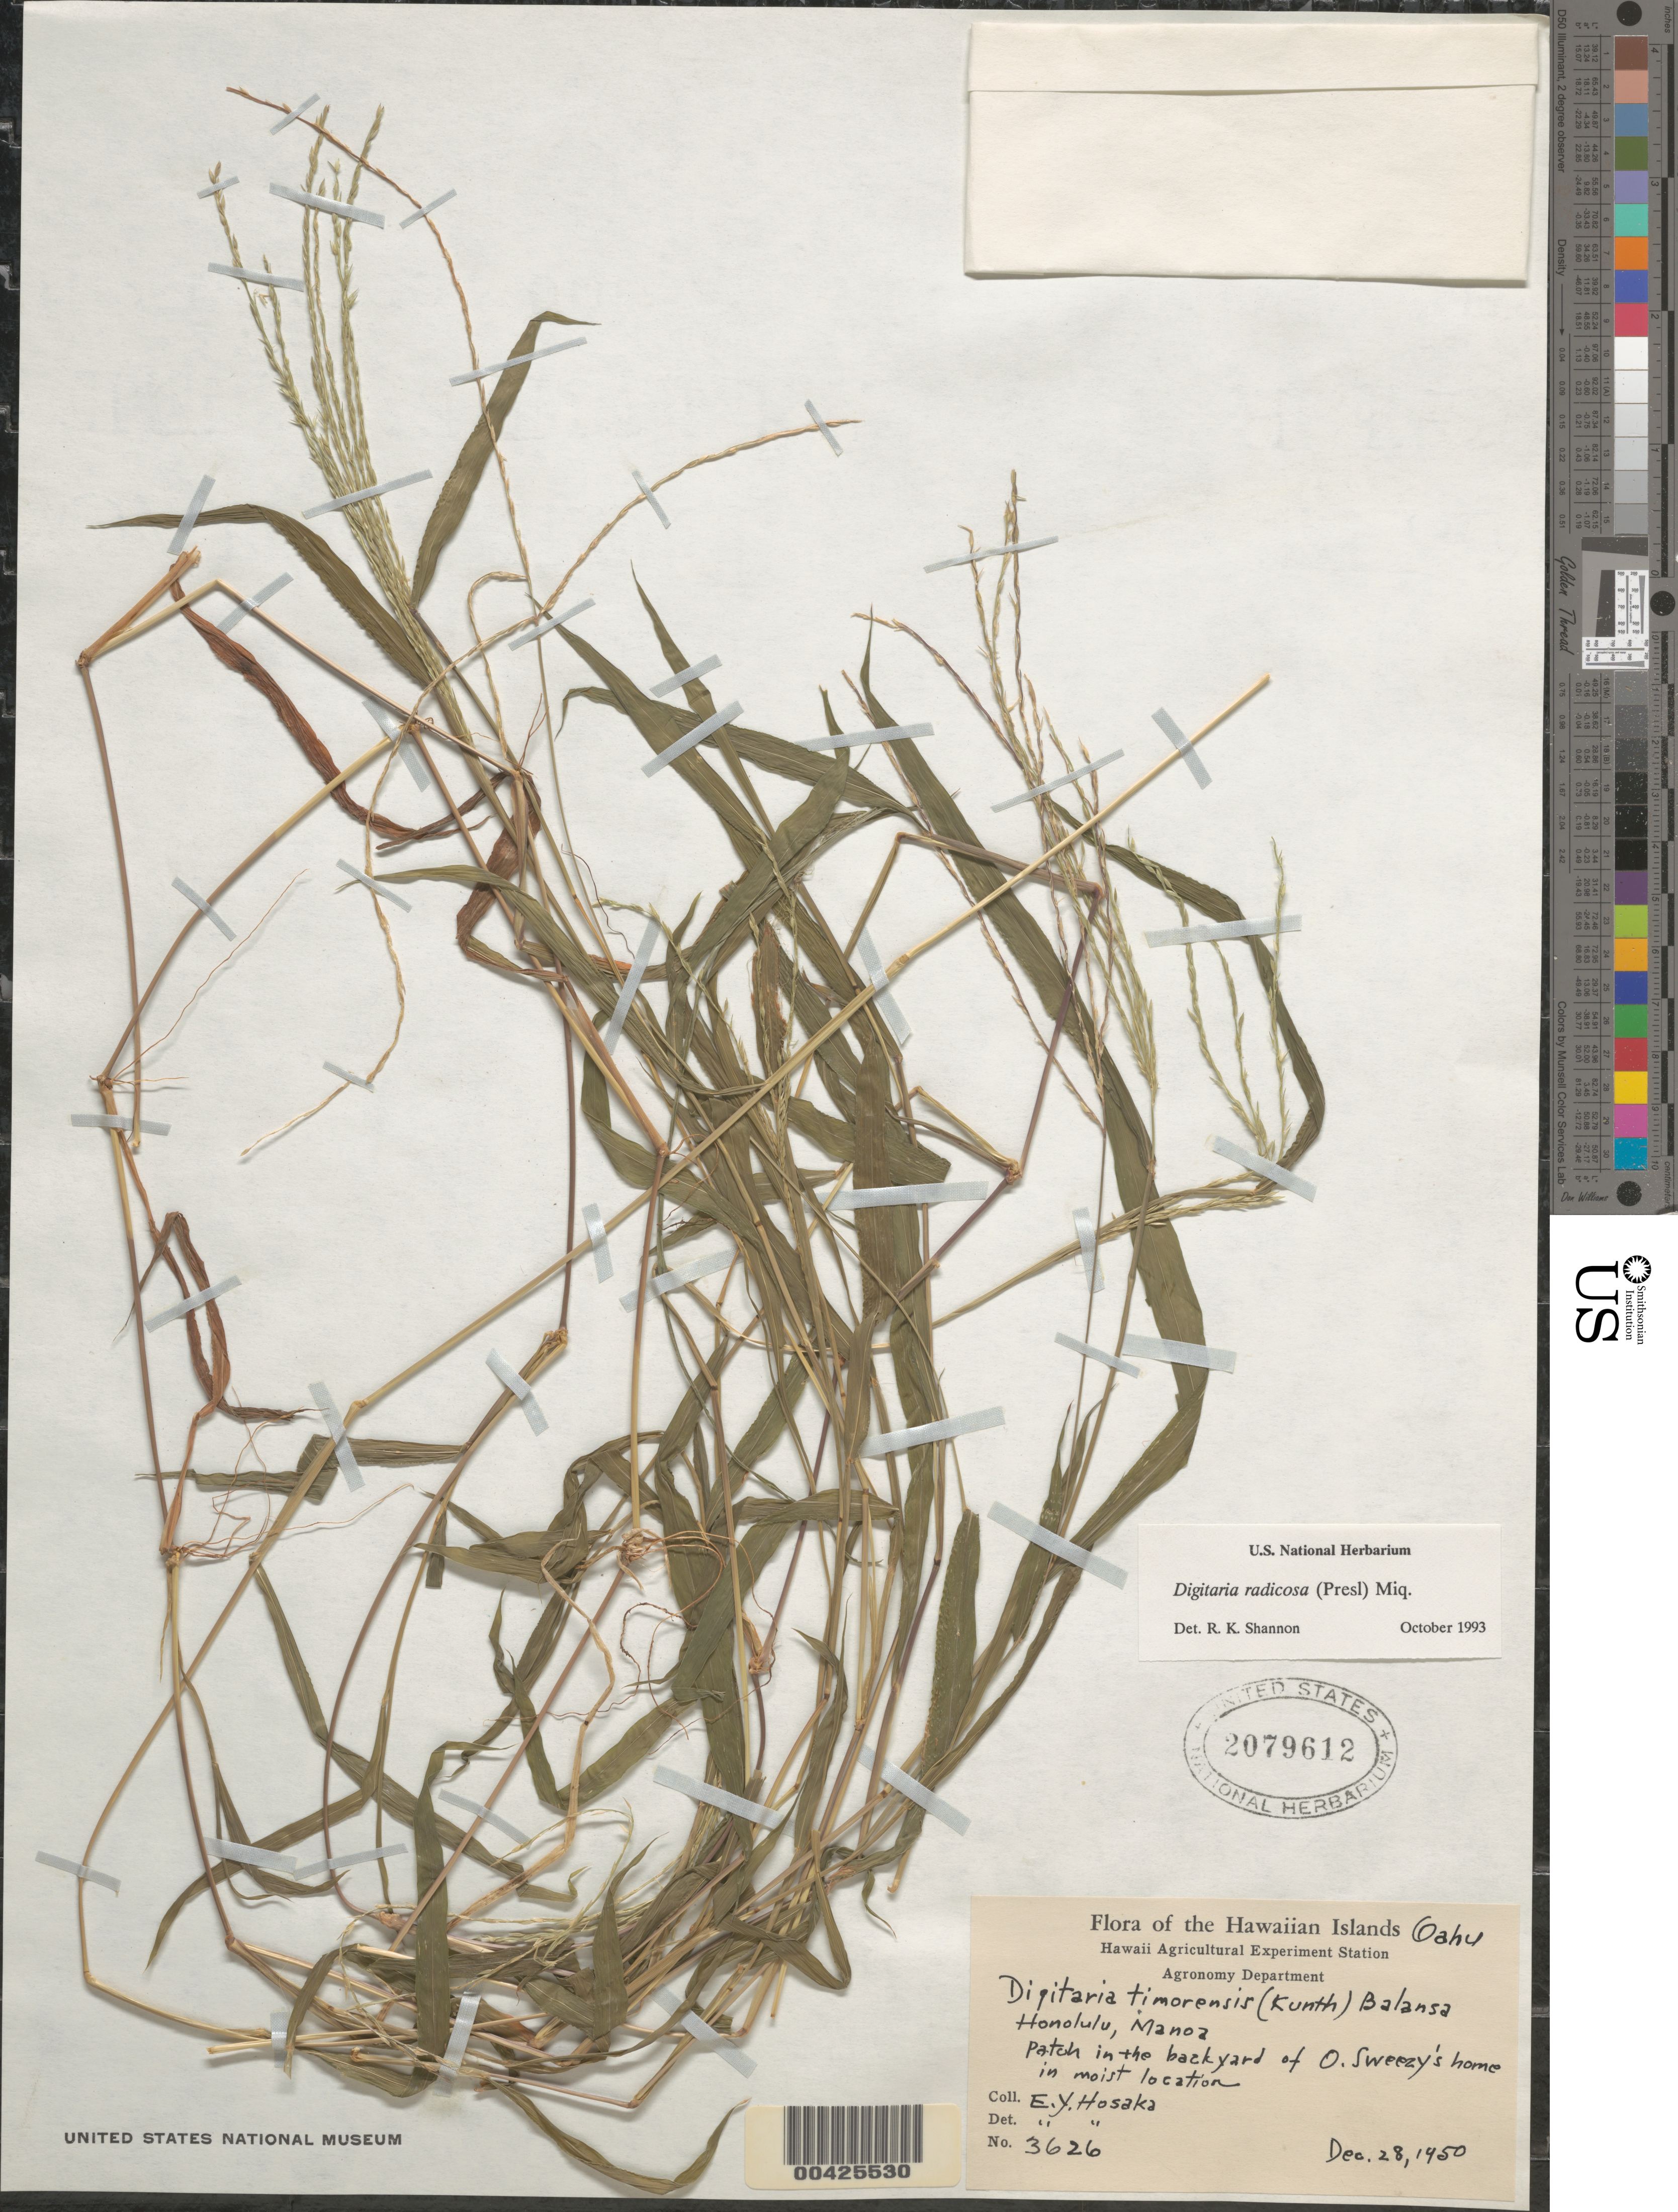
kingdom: Plantae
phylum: Tracheophyta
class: Liliopsida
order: Poales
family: Poaceae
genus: Digitaria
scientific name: Digitaria radicosa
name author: (J. Presl) Miq.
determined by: Shannon, R. K., (UNITED STATES)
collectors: E. Y. Hosaka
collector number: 3626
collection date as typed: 28 Dec 1950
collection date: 1950-12-28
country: United States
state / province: Hawaii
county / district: Honolulu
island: Oahu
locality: Honolulu, Manoa, in the backyard of O. Sweezy's home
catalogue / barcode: US 2079612